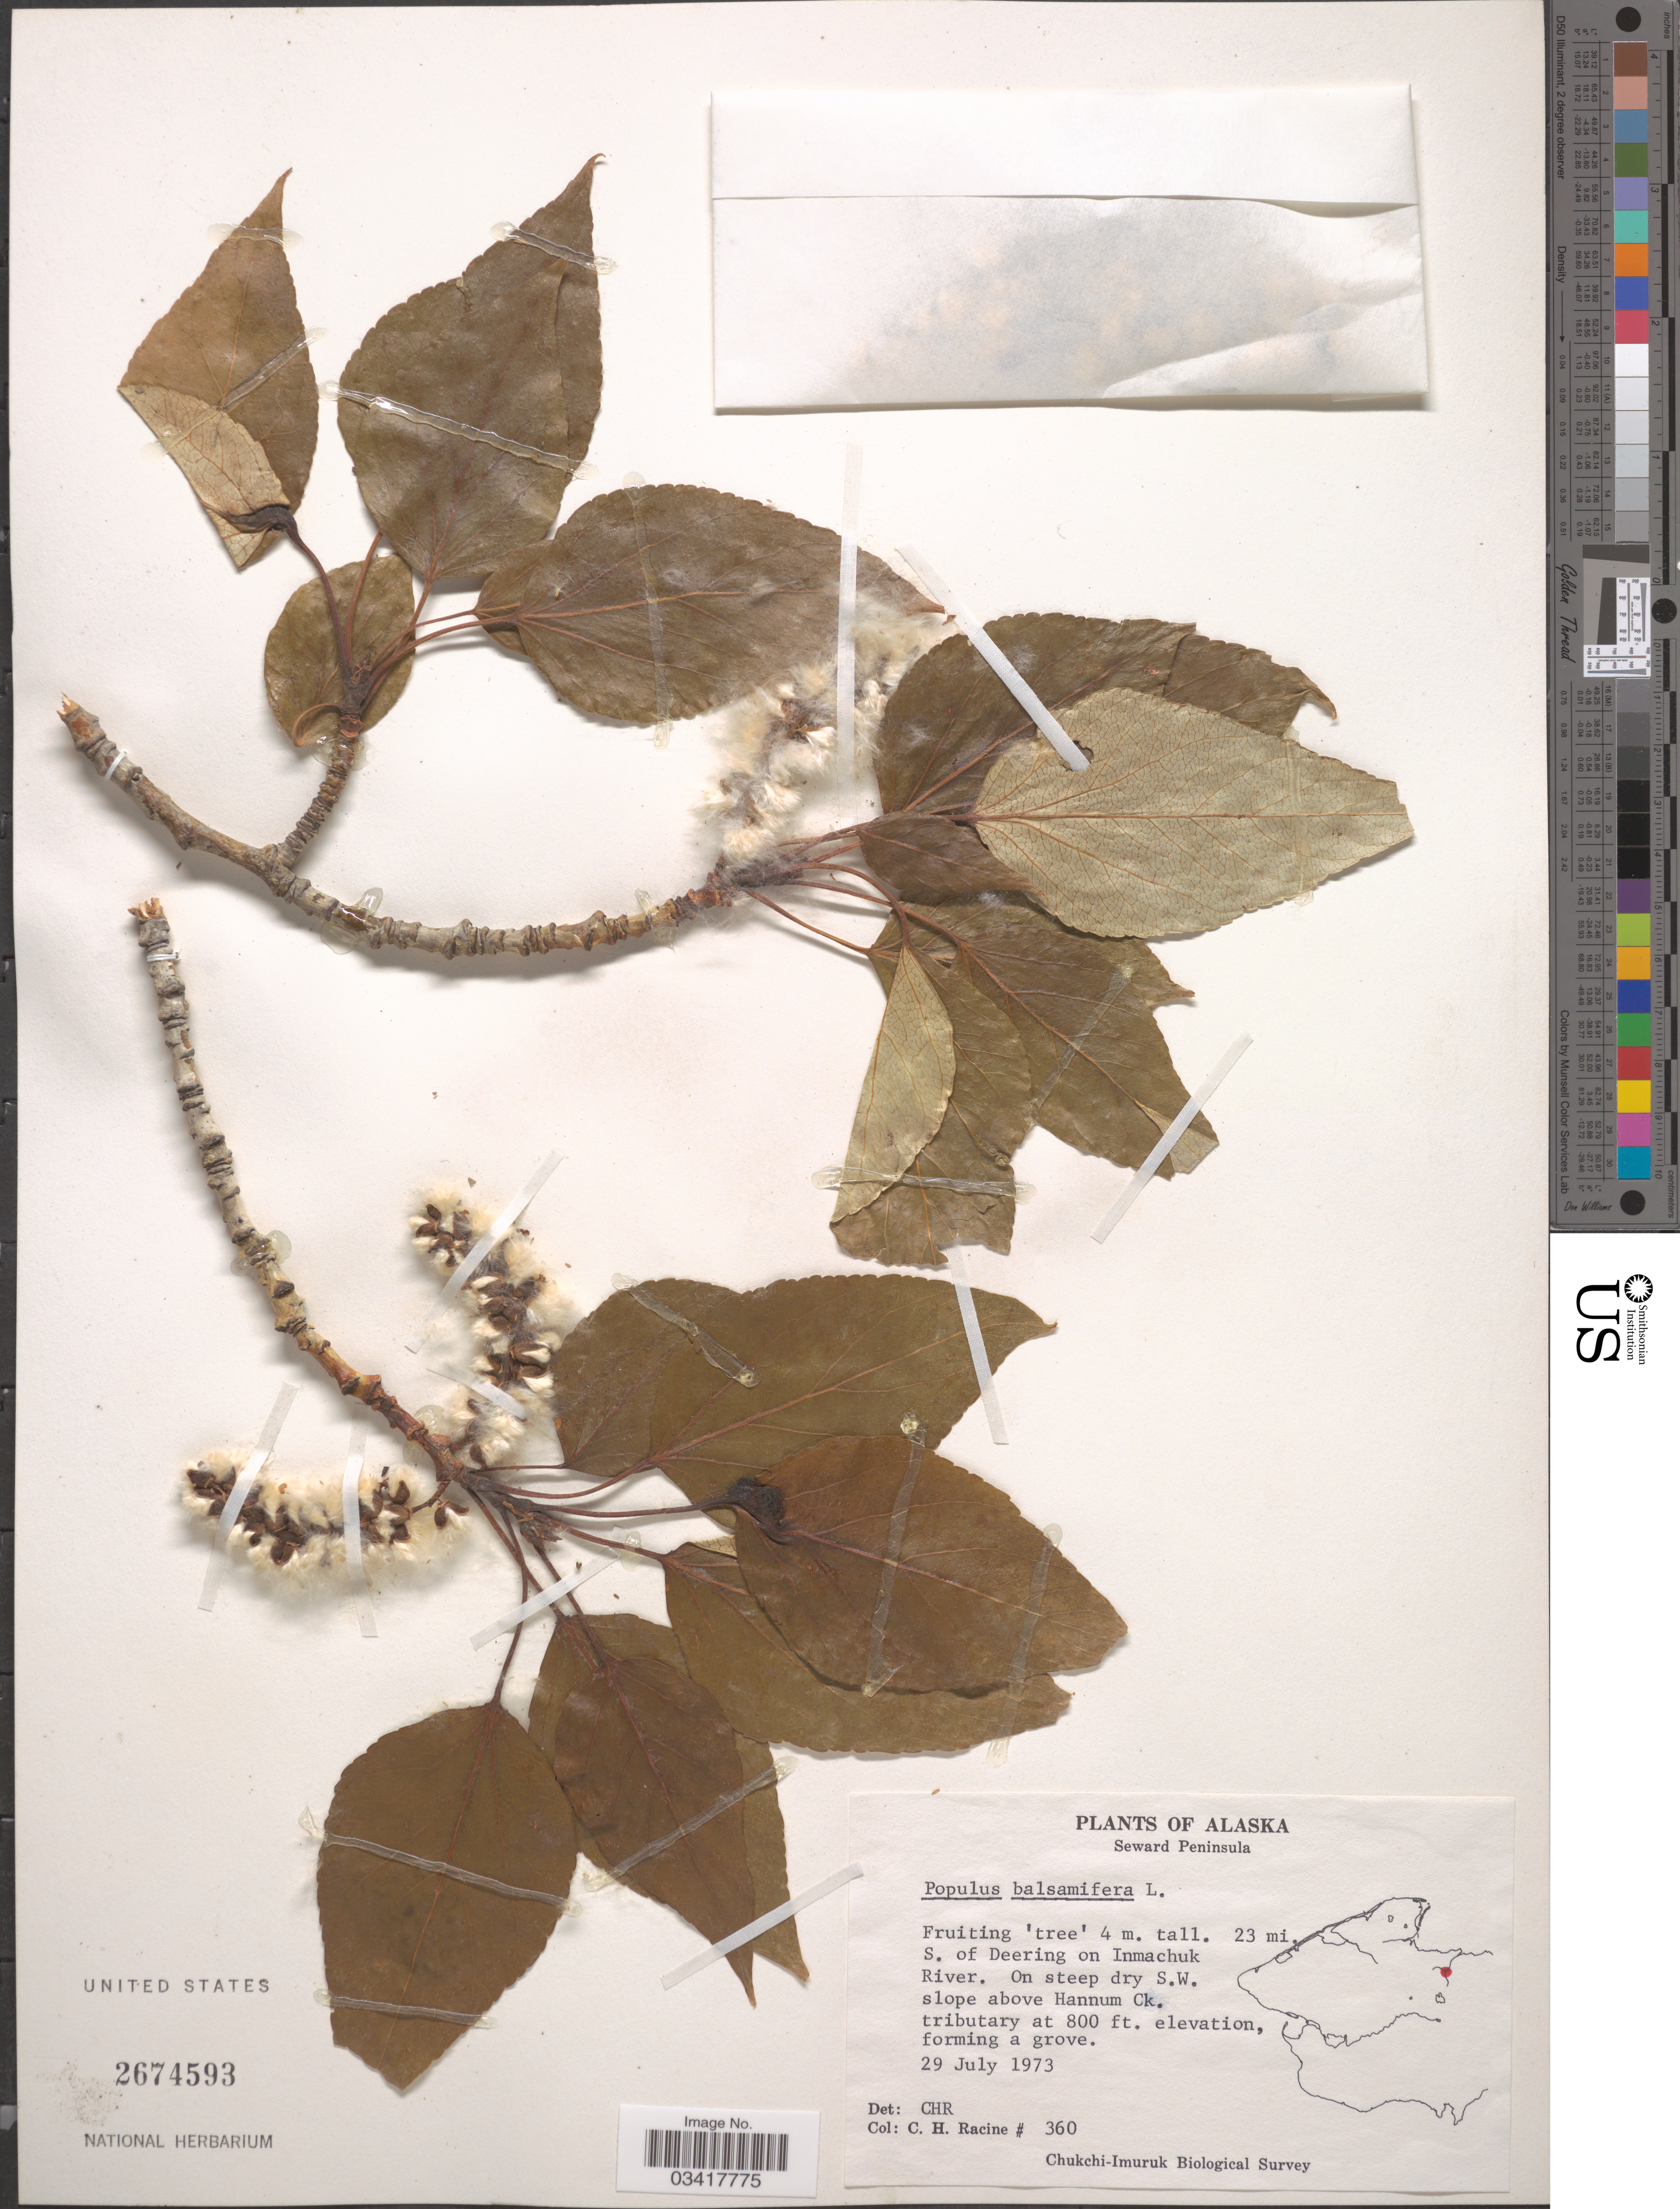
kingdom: Plantae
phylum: Tracheophyta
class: Magnoliopsida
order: Malpighiales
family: Salicaceae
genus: Populus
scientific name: Populus balsamifera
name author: L.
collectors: C. Racine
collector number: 360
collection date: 1973-07-29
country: United States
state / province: Alaska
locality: Seward Peninsula. 23 mi. S. of Deering on Inmachuck River. On steep dry S.W. slope above Hannum Ck.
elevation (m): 244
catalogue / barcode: US 2674593